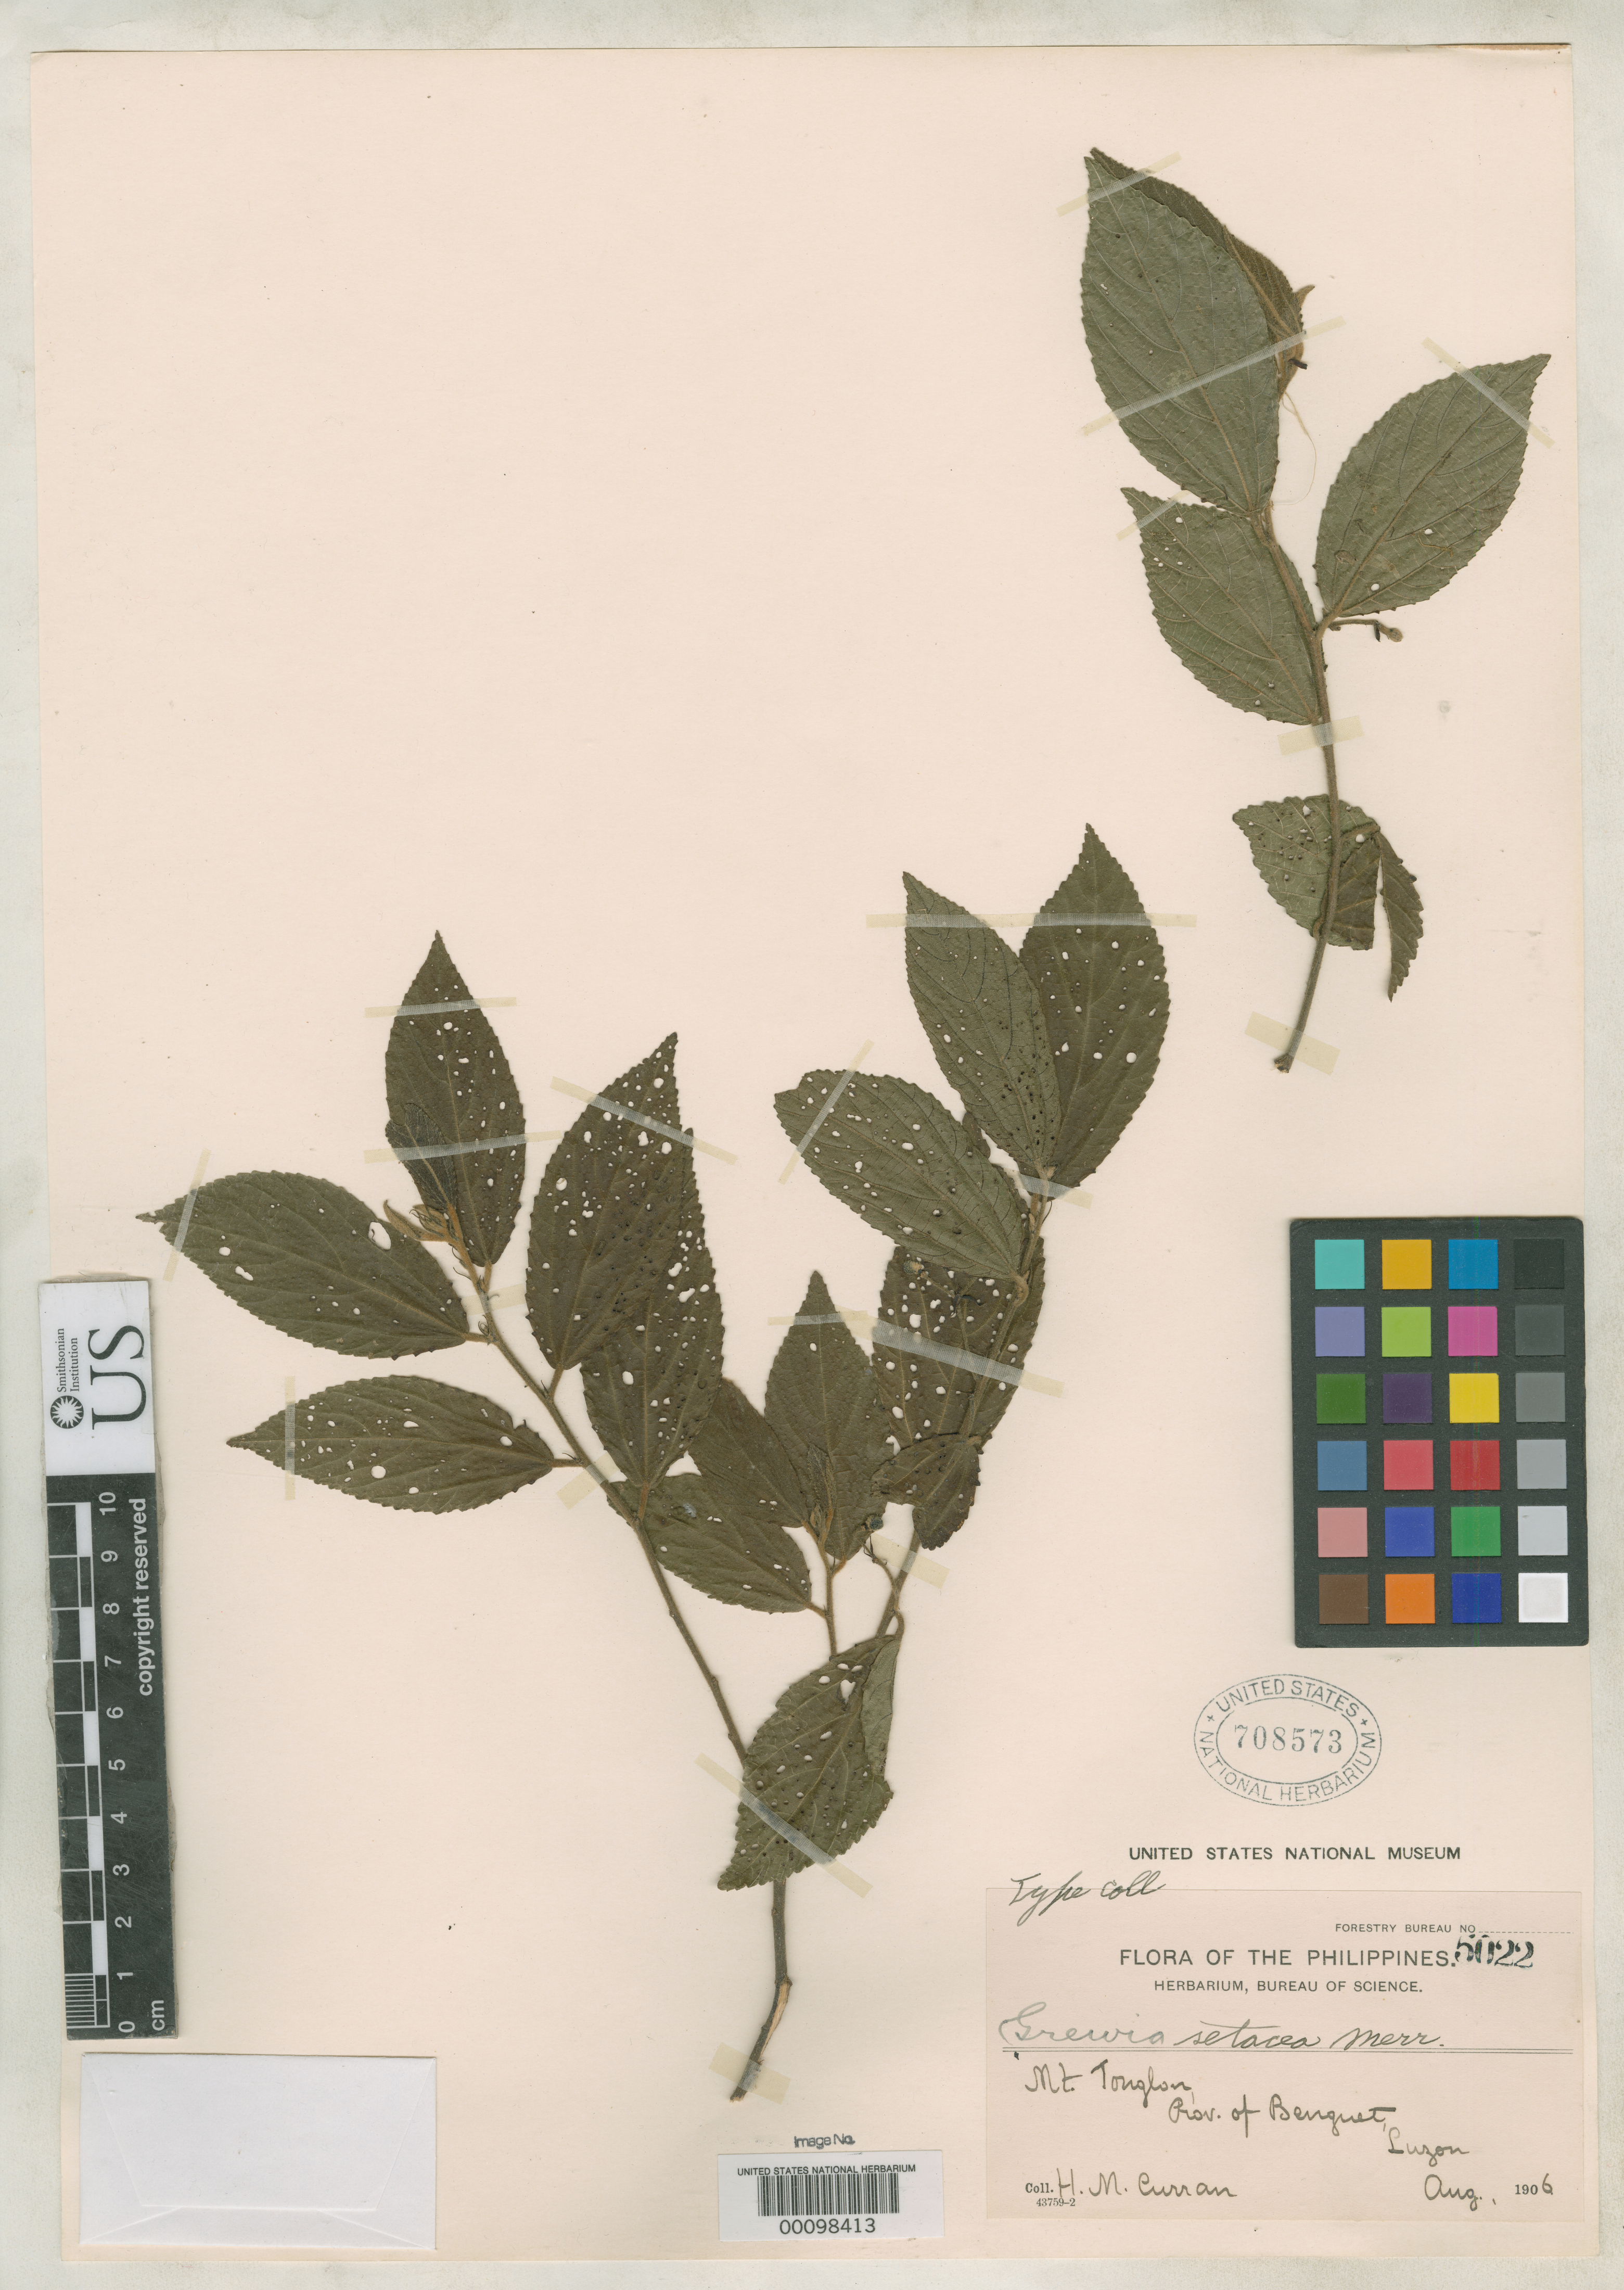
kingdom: Plantae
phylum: Tracheophyta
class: Magnoliopsida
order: Malvales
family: Malvaceae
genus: Grewia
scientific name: Grewia setacea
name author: Merr.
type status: Isotype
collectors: H. M. Curran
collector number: Bur. Sci. 5022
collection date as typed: Aug 1906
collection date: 1906-08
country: Philippines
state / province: Cordillera (Administrative Region)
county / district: Benguet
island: Luzon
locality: Mt. Tonglon.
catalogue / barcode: US 708573